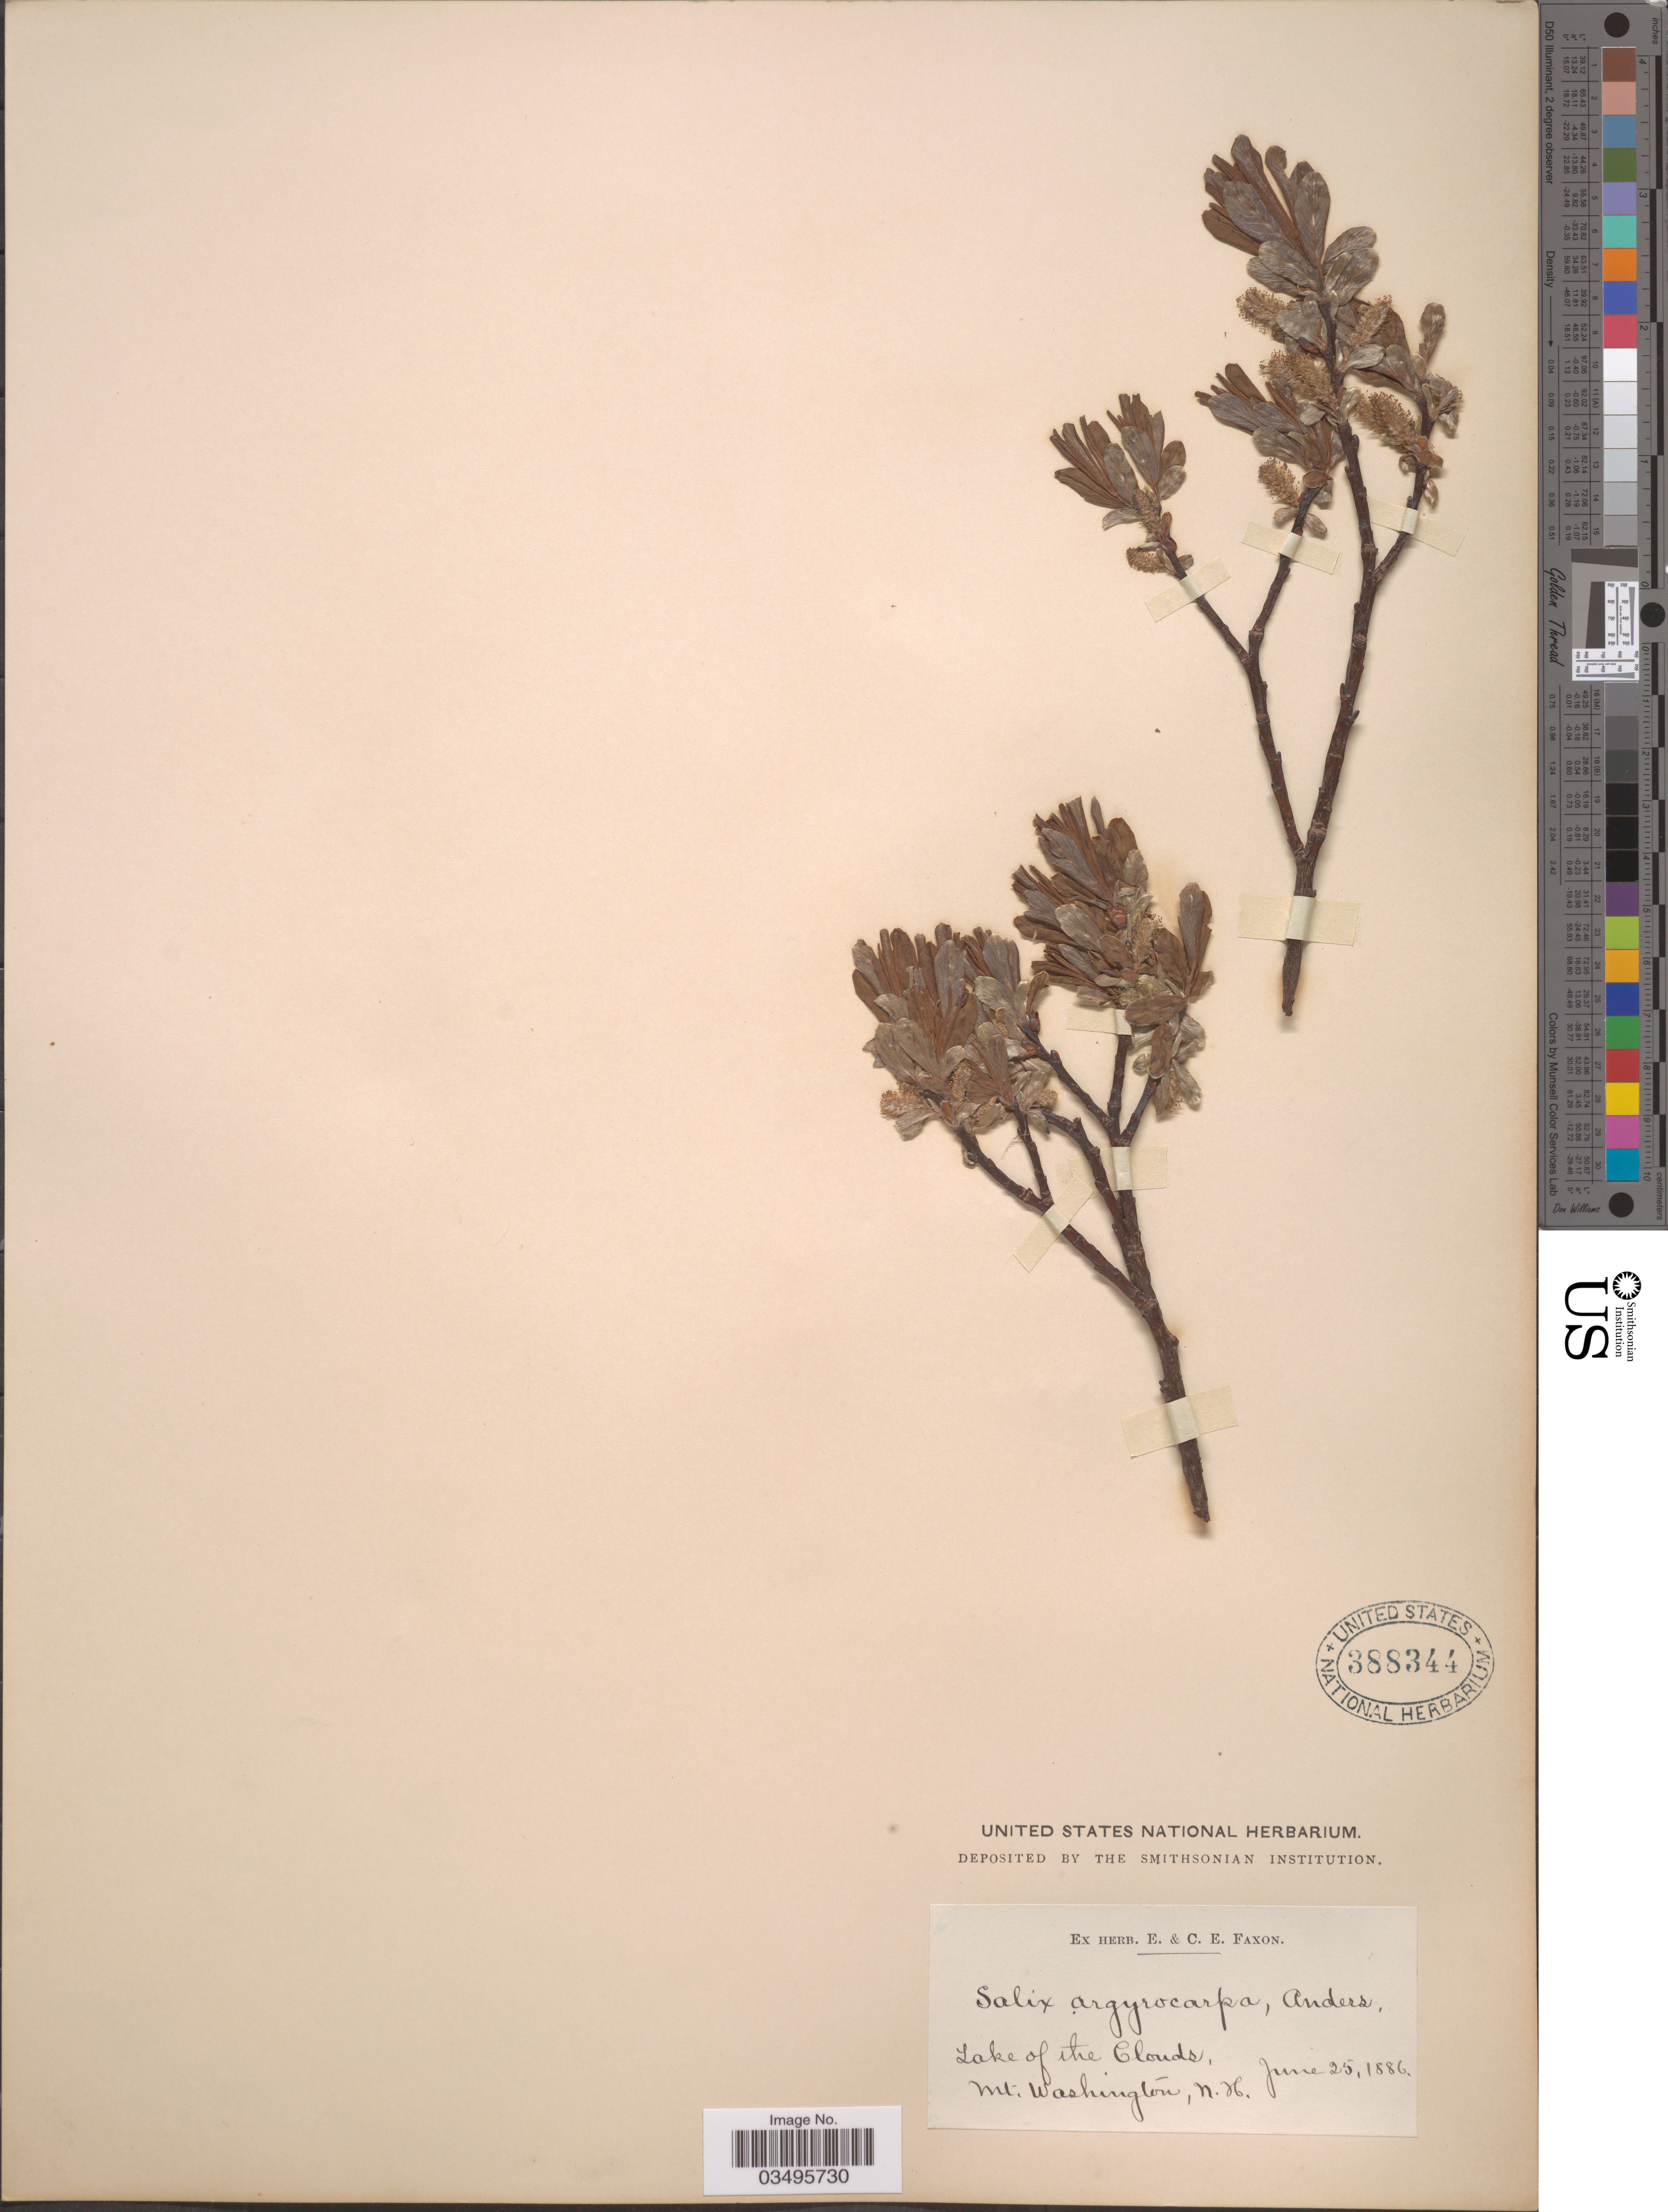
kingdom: Plantae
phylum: Tracheophyta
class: Magnoliopsida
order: Malpighiales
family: Salicaceae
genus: Salix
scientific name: Salix argyrocarpa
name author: L. Andersson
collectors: ex herb. E. & C.E. Faxon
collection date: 1886-06-25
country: United States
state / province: New Hampshire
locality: Lake of the Clouds, Mt. Washington.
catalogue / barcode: US 388344